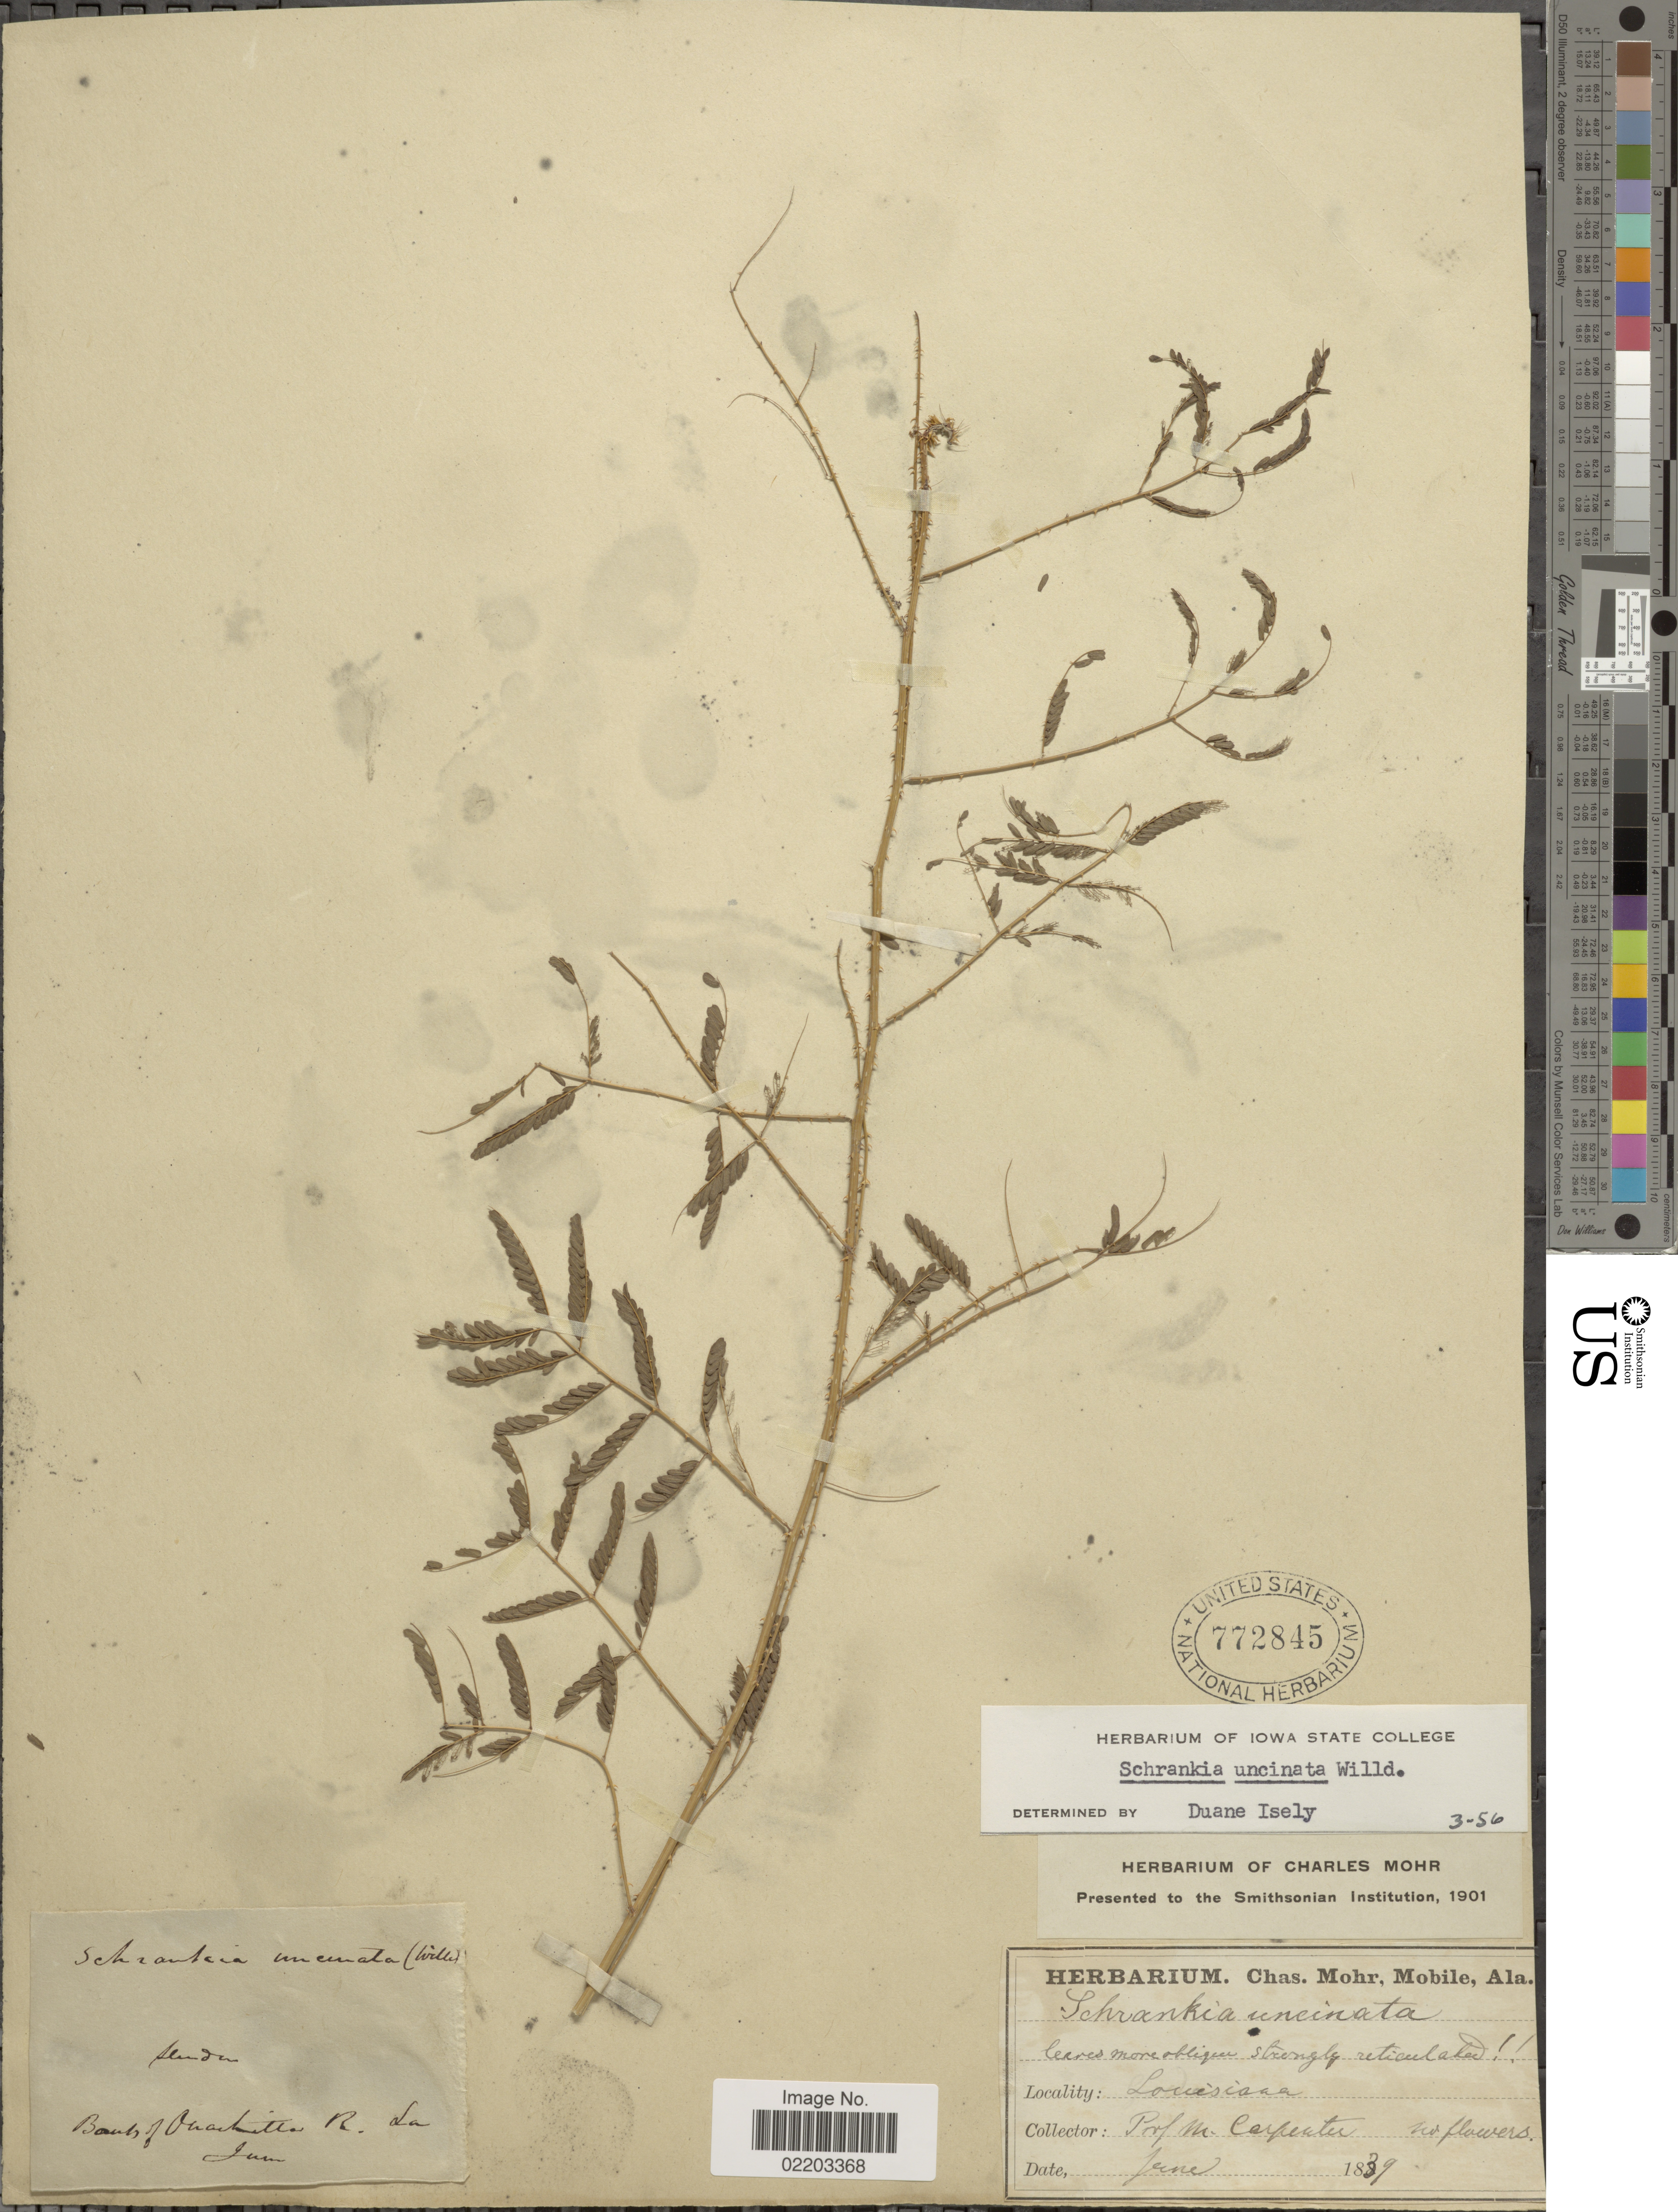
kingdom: Plantae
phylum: Tracheophyta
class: Magnoliopsida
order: Fabales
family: Fabaceae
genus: Mimosa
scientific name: Mimosa nuttallii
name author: (DC.) B.L. Turner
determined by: Strong, M. T., (US), Smithsonian Institution - National Museum of Natural History (UNITED STATES)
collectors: M. Carpenter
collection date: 1839-06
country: United States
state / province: Louisiana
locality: Banks of Ouachita R.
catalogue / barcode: US 772845